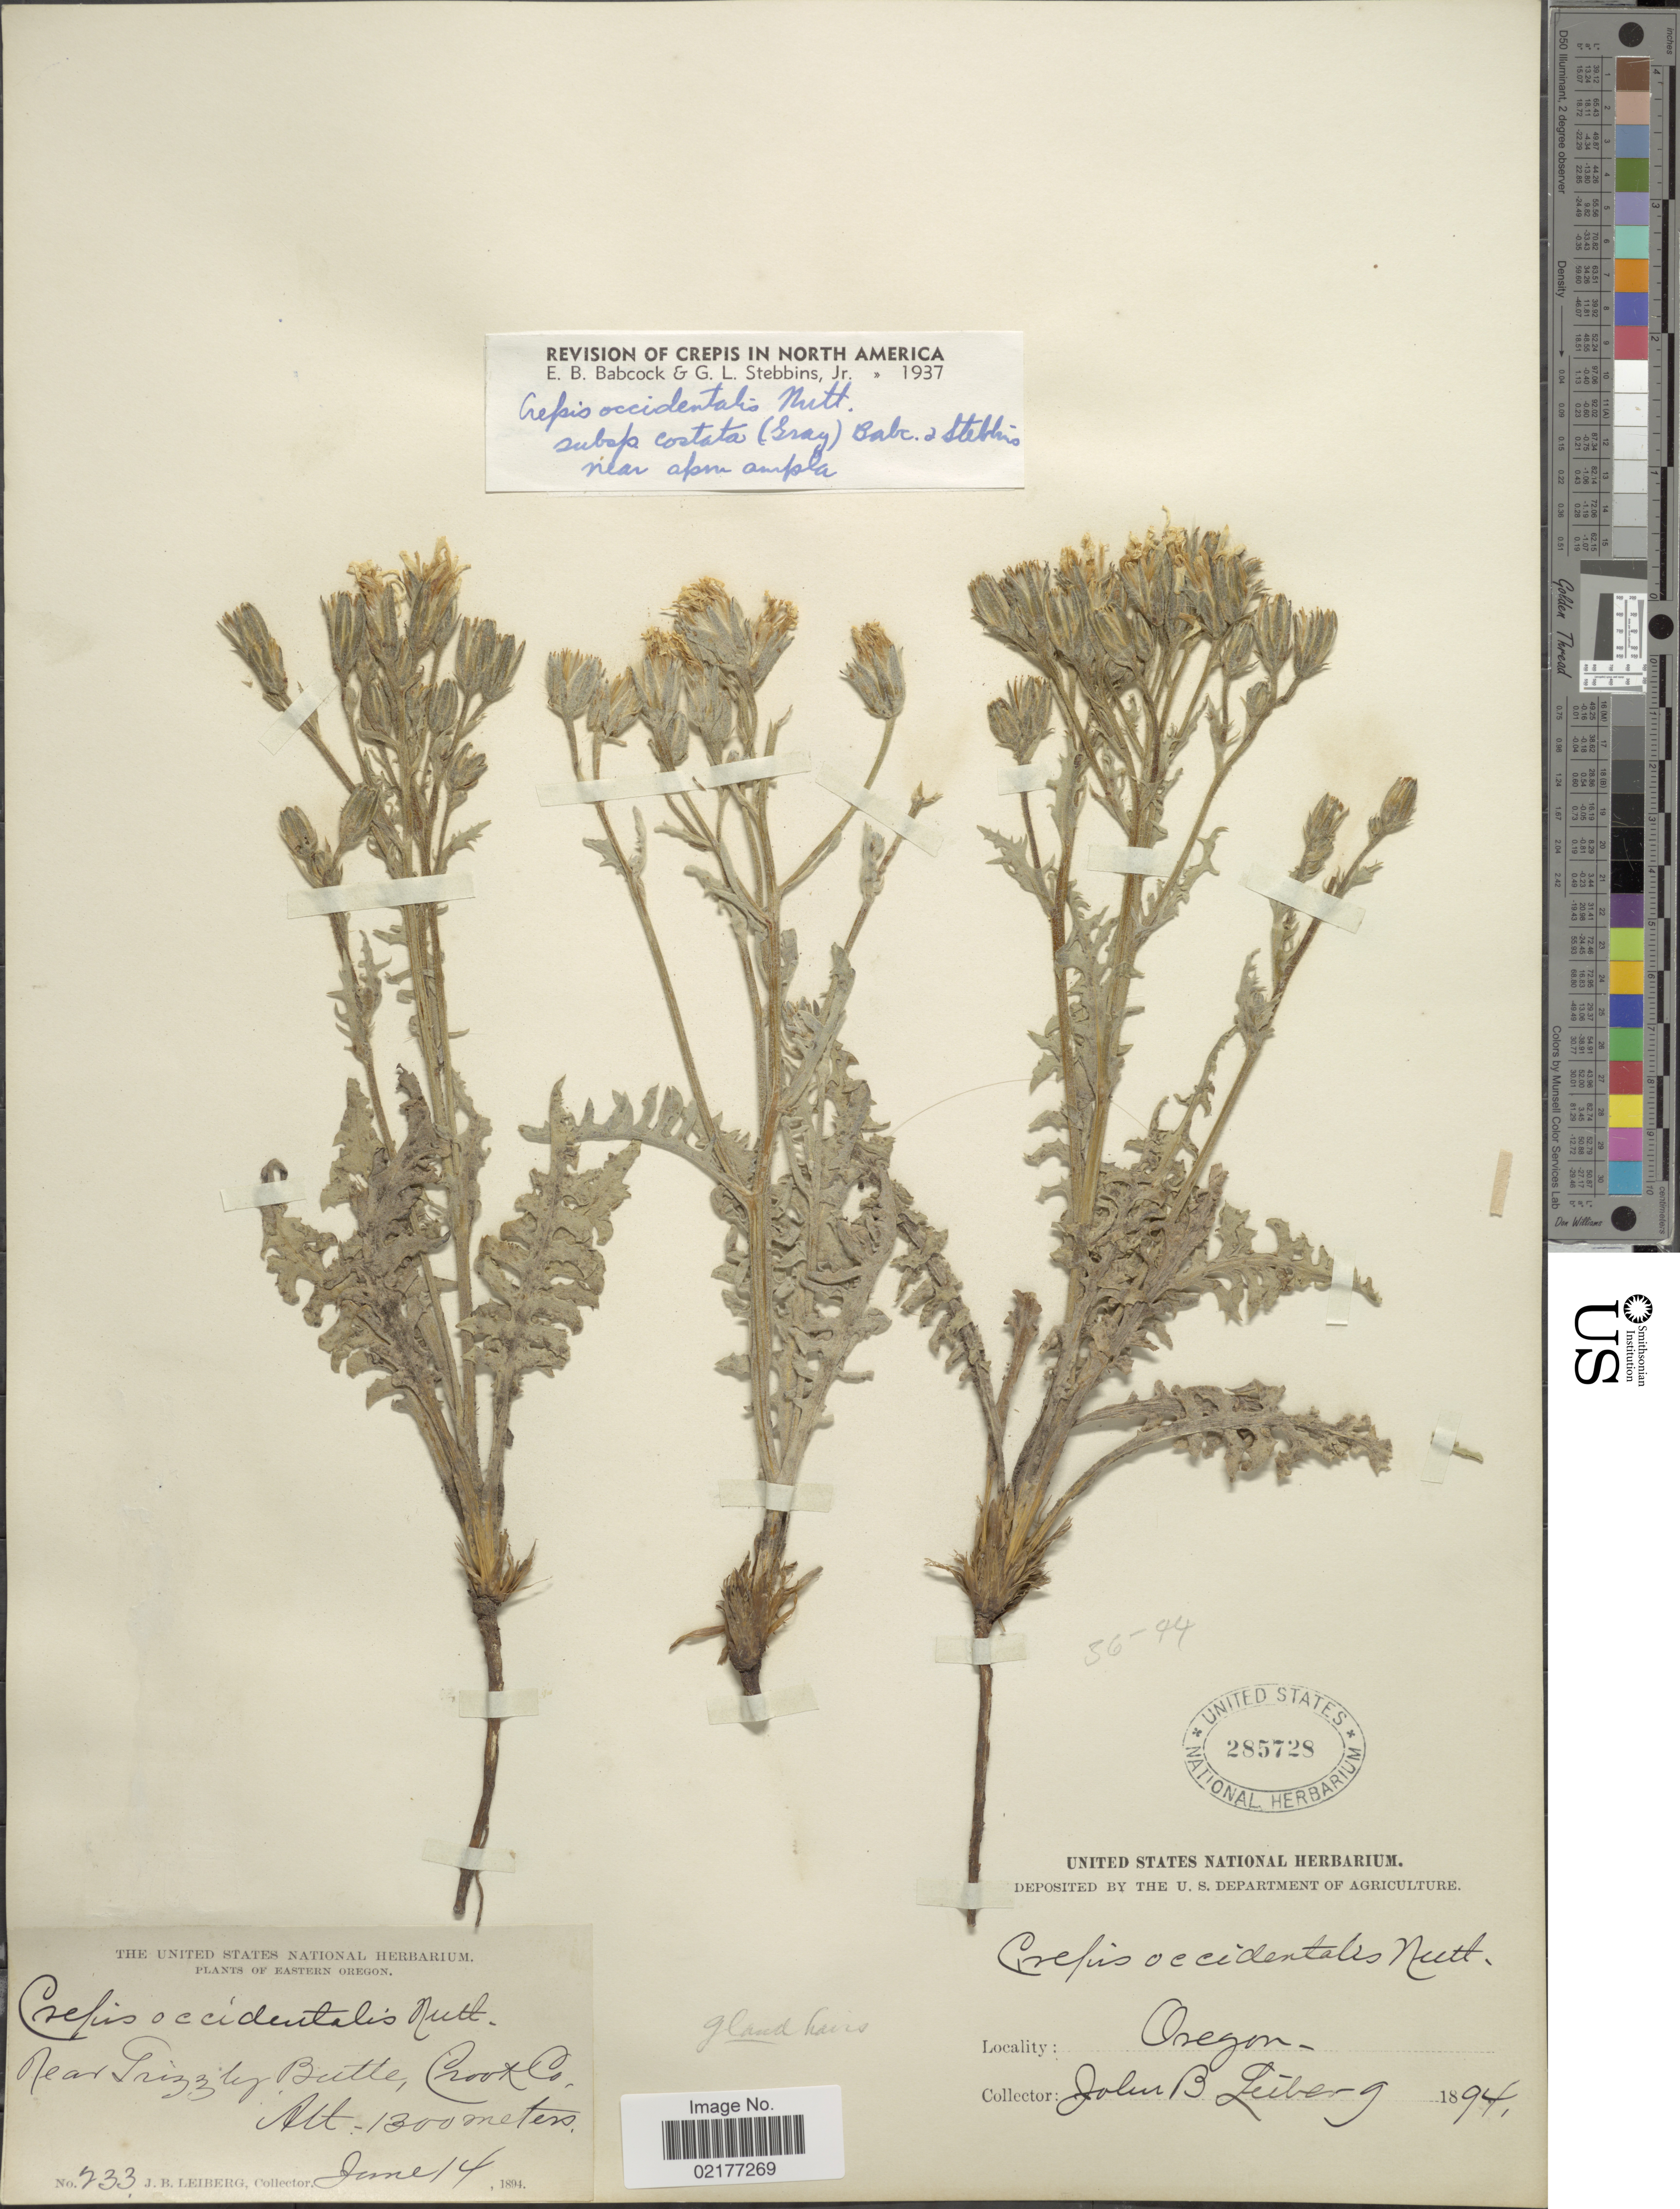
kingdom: Plantae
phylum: Tracheophyta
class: Magnoliopsida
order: Asterales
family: Asteraceae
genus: Crepis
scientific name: Crepis occidentalis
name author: Nutt.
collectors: J. B. Leiberg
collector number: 233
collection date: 1894-06-14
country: United States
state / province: Oregon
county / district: Crook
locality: Near Grizzly BUtte, Crook Co.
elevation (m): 1300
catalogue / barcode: US 285728